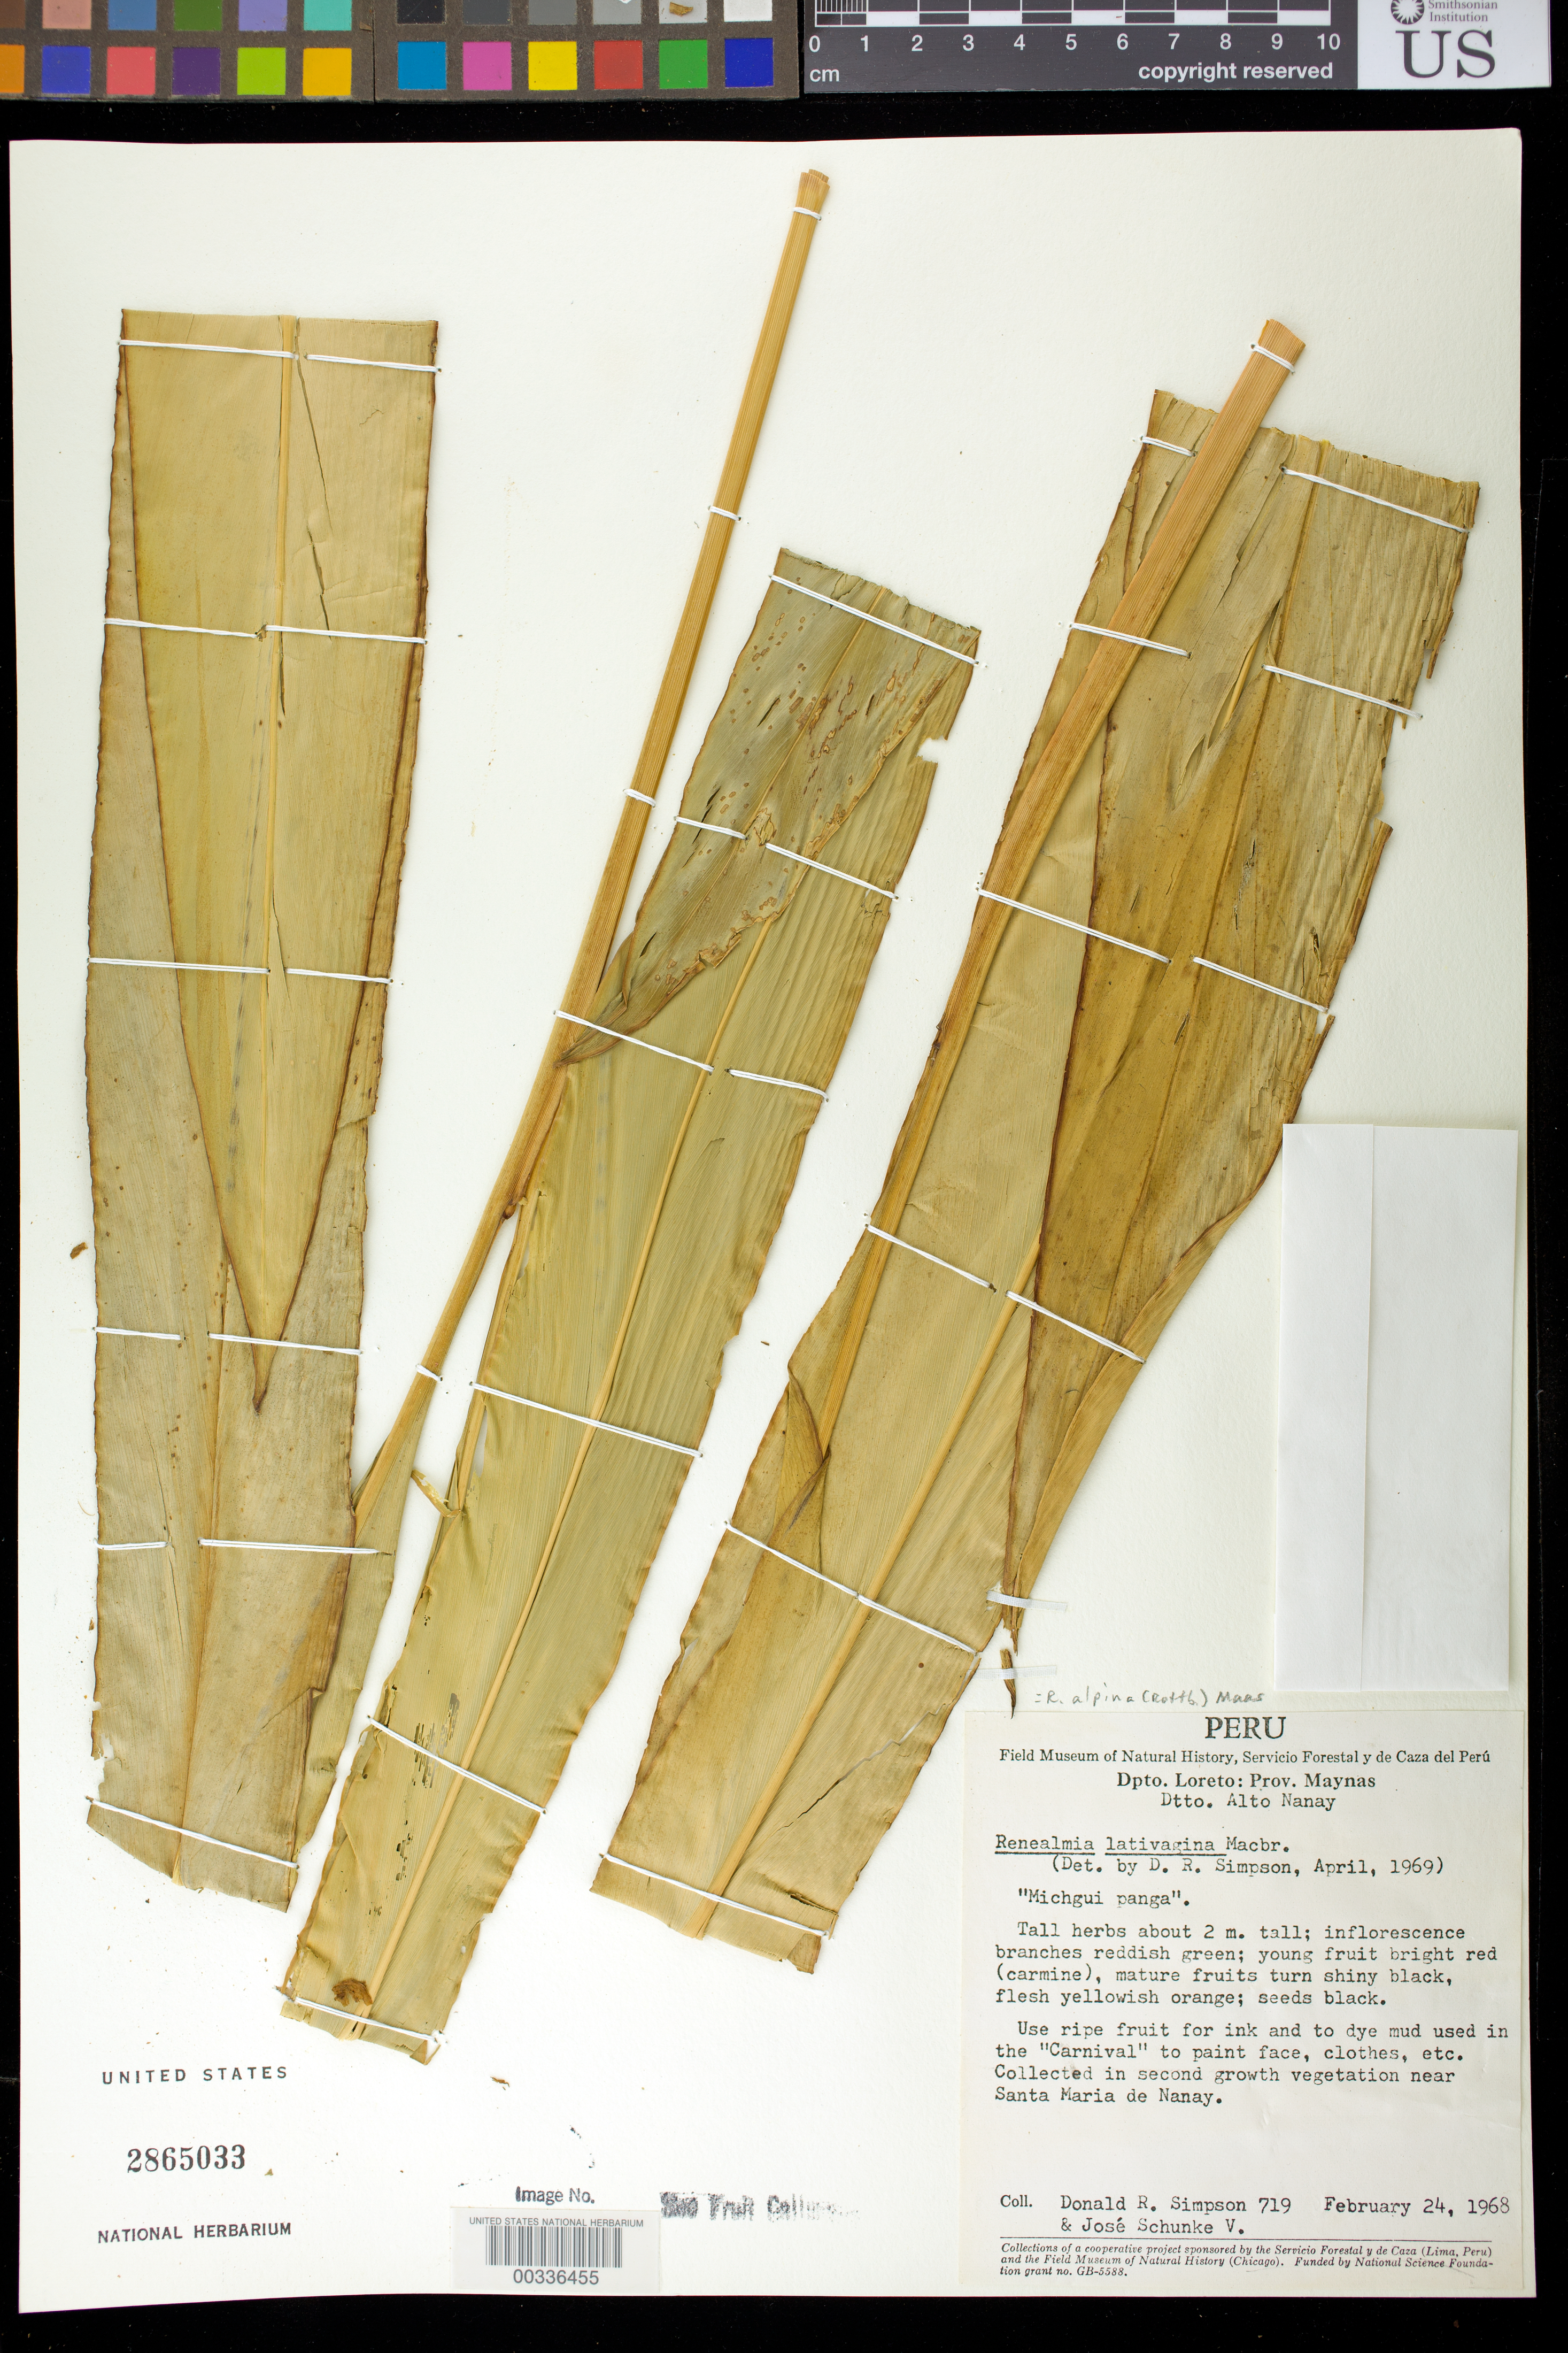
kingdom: Plantae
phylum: Tracheophyta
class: Liliopsida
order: Zingiberales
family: Zingiberaceae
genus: Renealmia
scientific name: Renealmia alpinia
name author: (Rottb.) Maas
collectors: D. R. Simpson & J. M. Schunke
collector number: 719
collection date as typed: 24 Feb 1968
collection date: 1968-02-24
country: Peru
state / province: Loreto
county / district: Maynas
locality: Dtto alto nanay, secondary growth vegetation near santa maria de nanay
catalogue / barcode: US 2865033